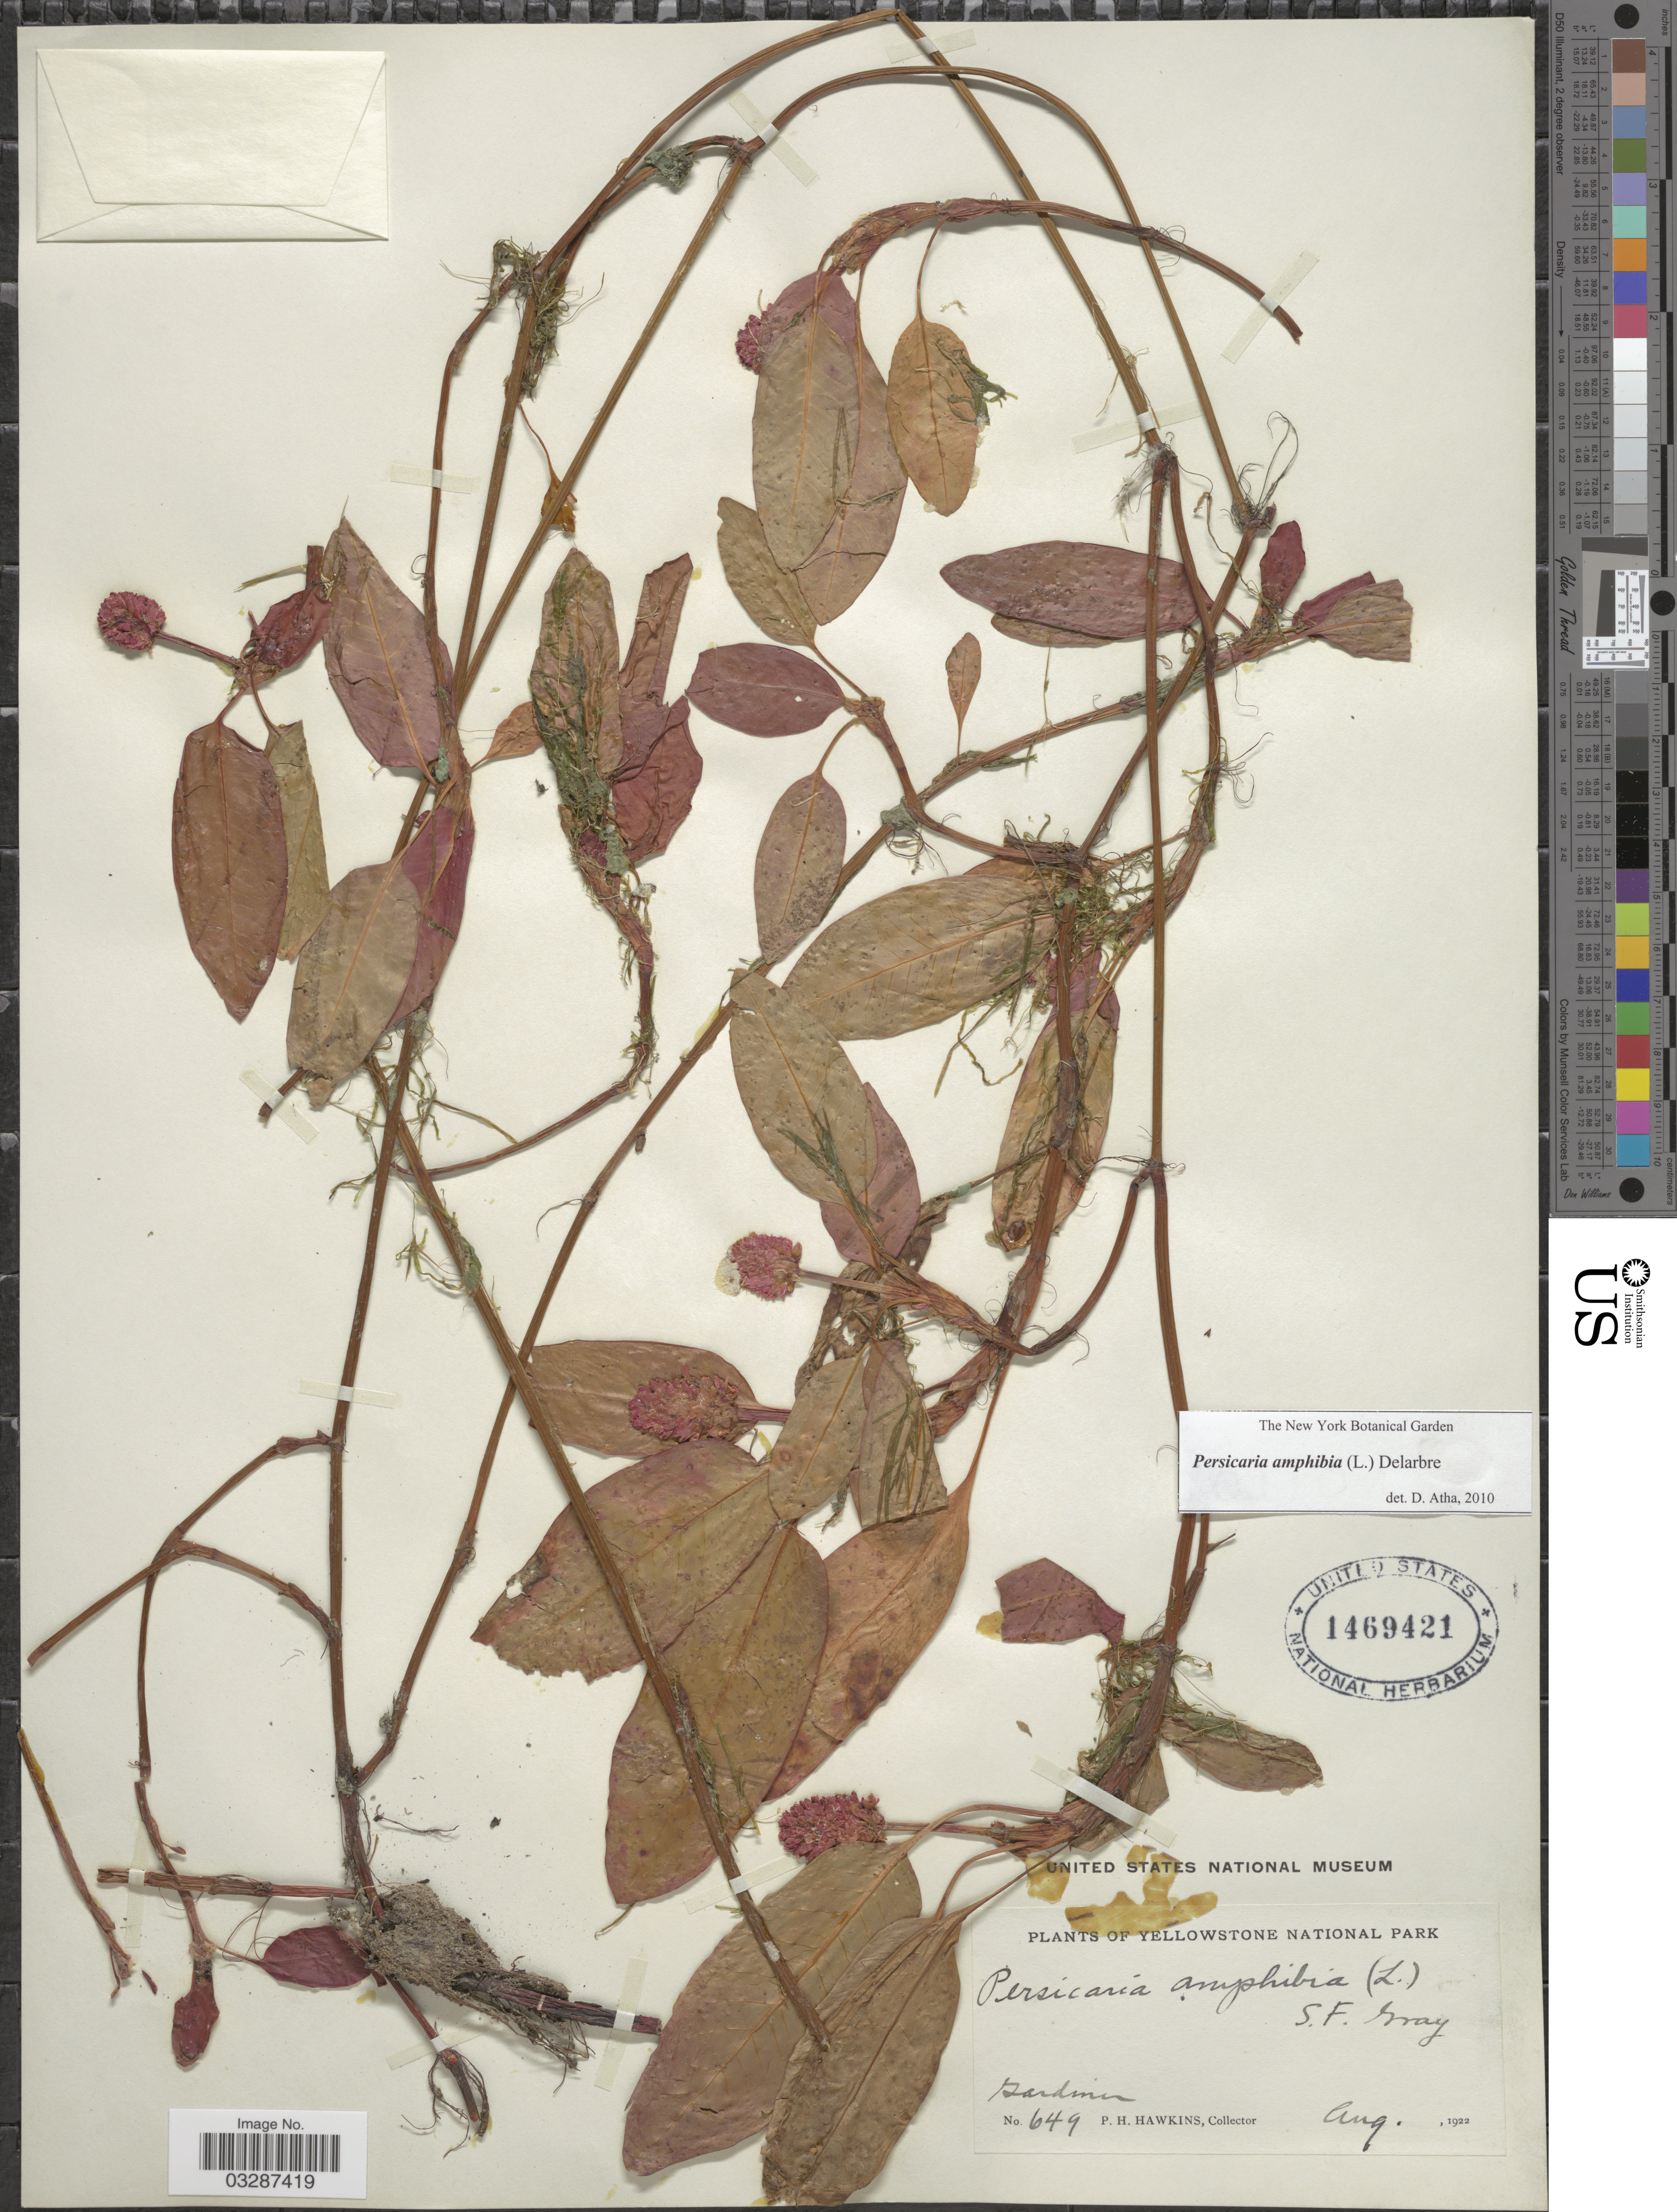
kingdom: Plantae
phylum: Tracheophyta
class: Magnoliopsida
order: Caryophyllales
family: Polygonaceae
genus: Persicaria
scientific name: Persicaria amphibia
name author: (L.) Delarbre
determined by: Atha, D. E.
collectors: P. Hawkins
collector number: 649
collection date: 1922-08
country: United States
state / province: Montana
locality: Yellowstone National Park. Gardiner.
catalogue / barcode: US 1469421